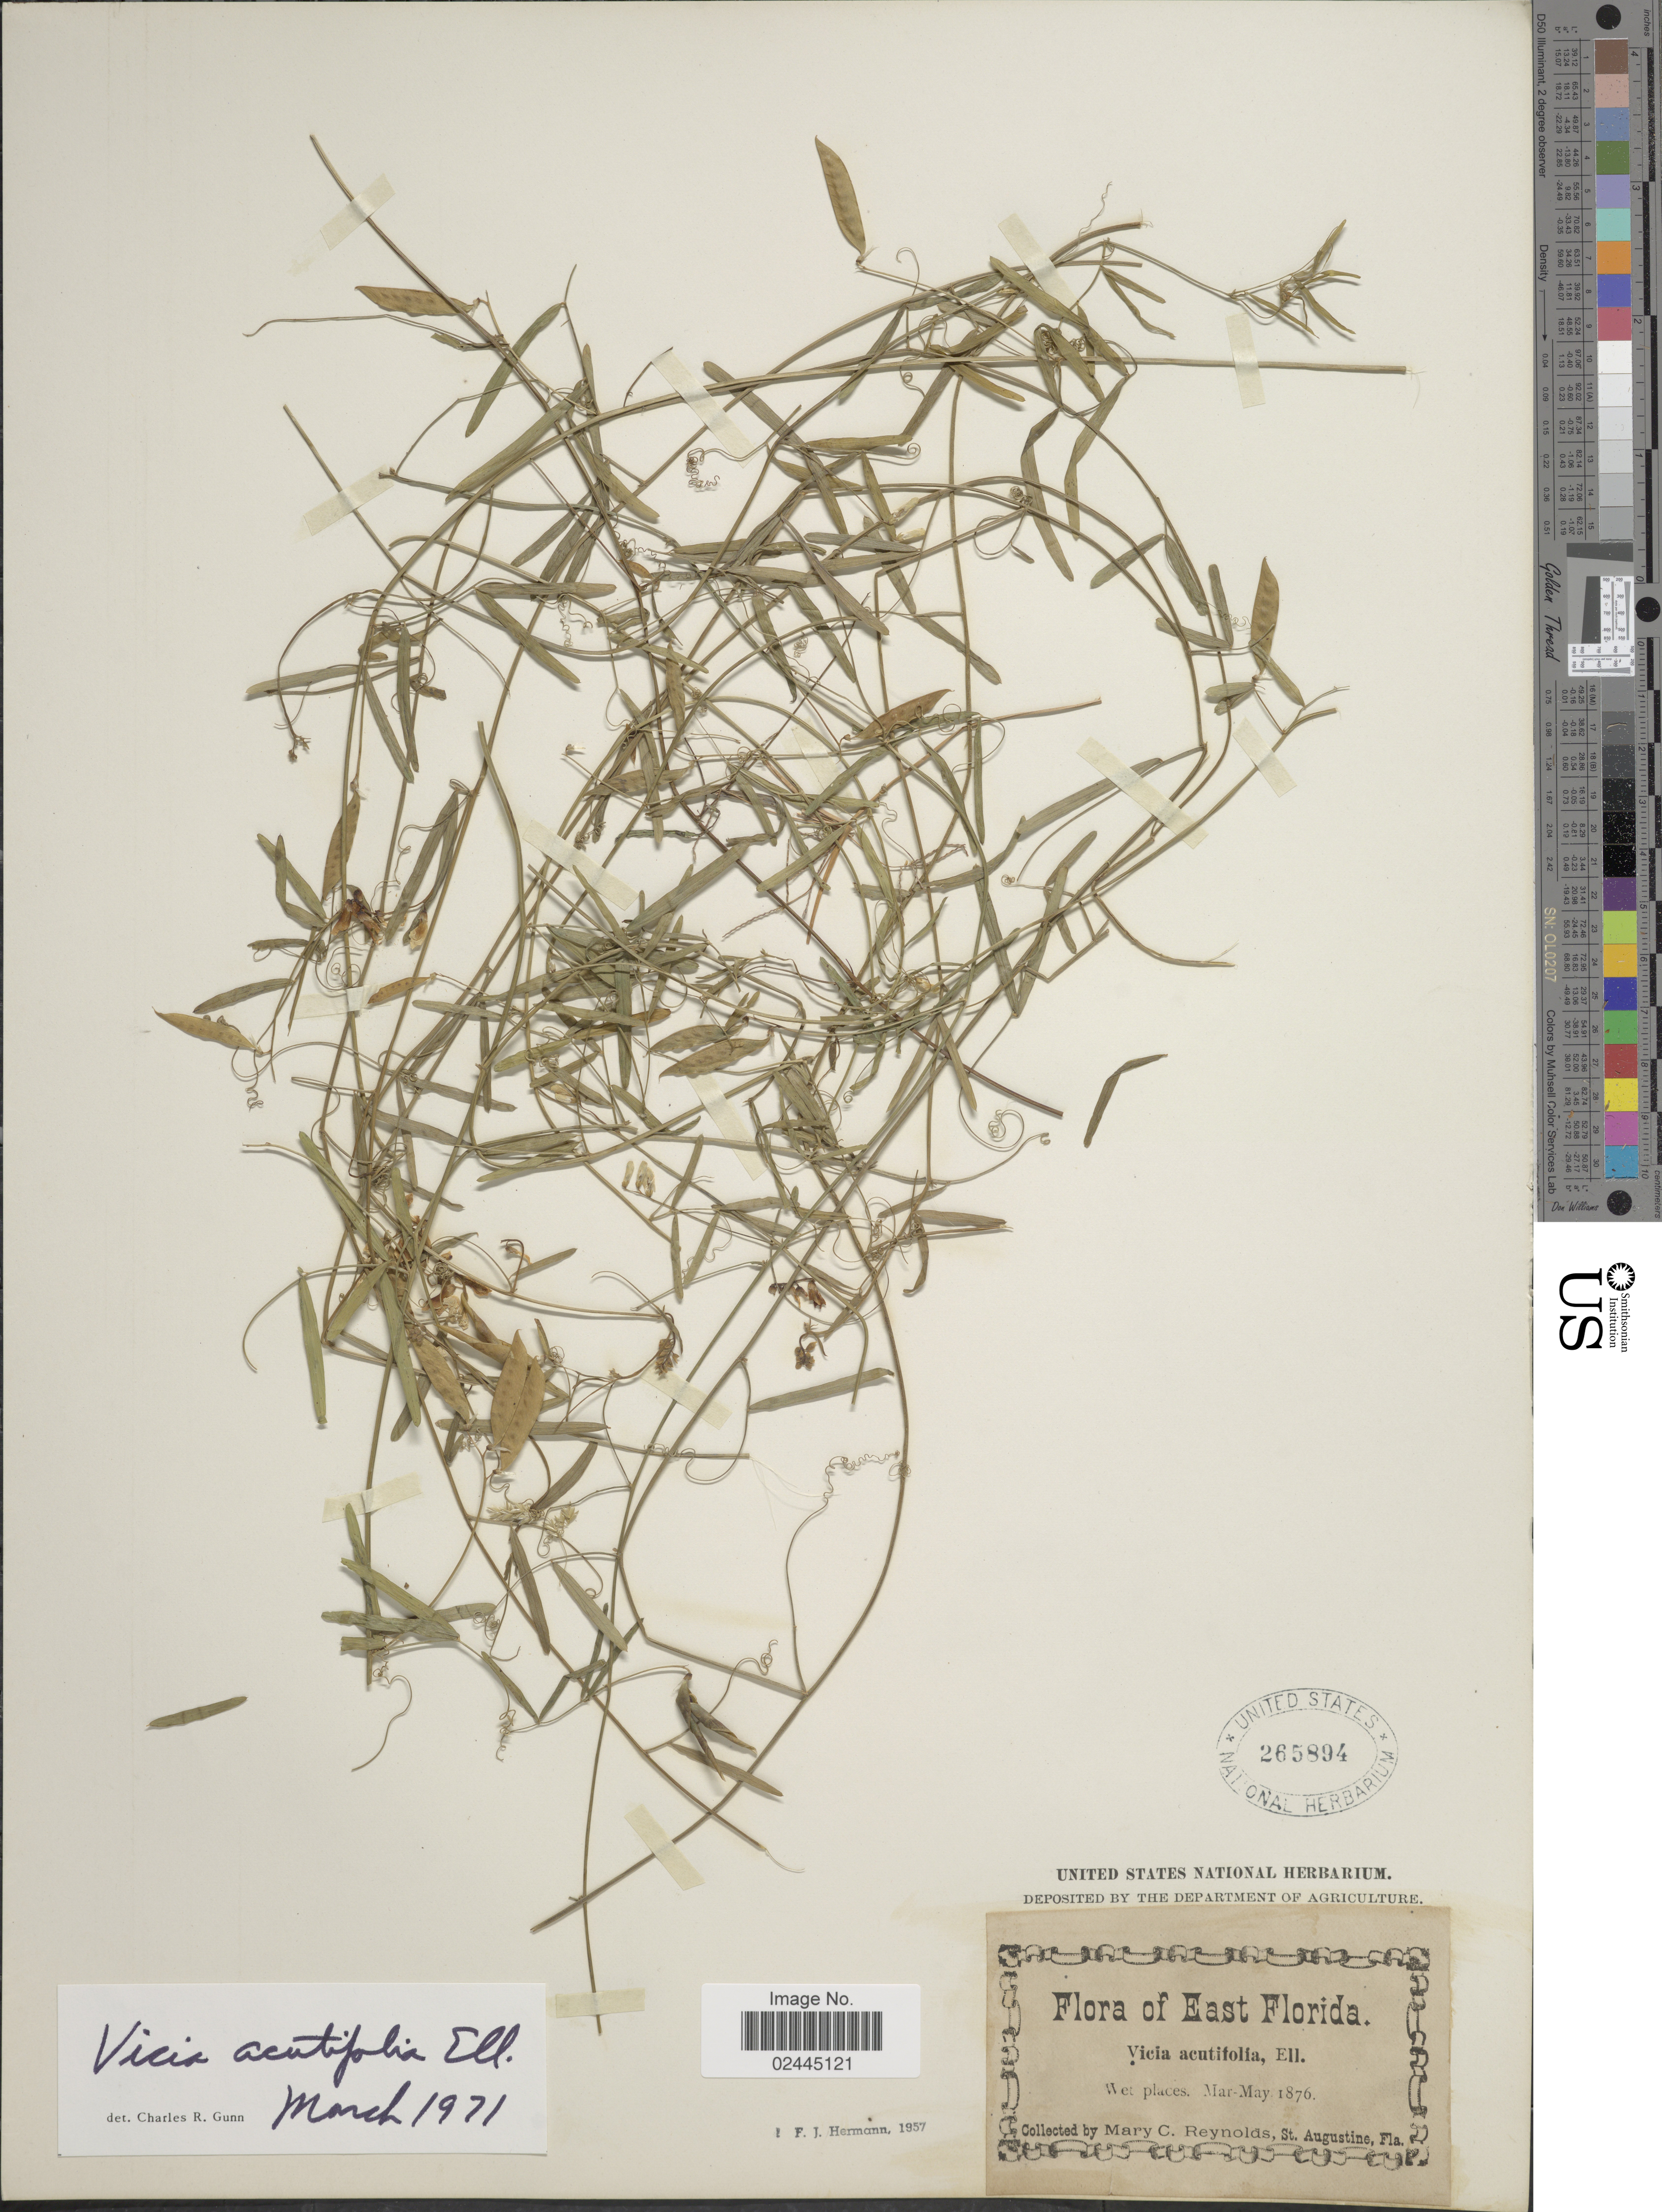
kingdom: Plantae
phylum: Tracheophyta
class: Magnoliopsida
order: Fabales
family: Fabaceae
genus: Vicia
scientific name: Vicia acutifolia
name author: Elliott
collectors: M. Reynolds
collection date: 1876-03/1876-05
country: United States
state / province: Florida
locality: East Florida. St. Augustine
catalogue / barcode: US 265894